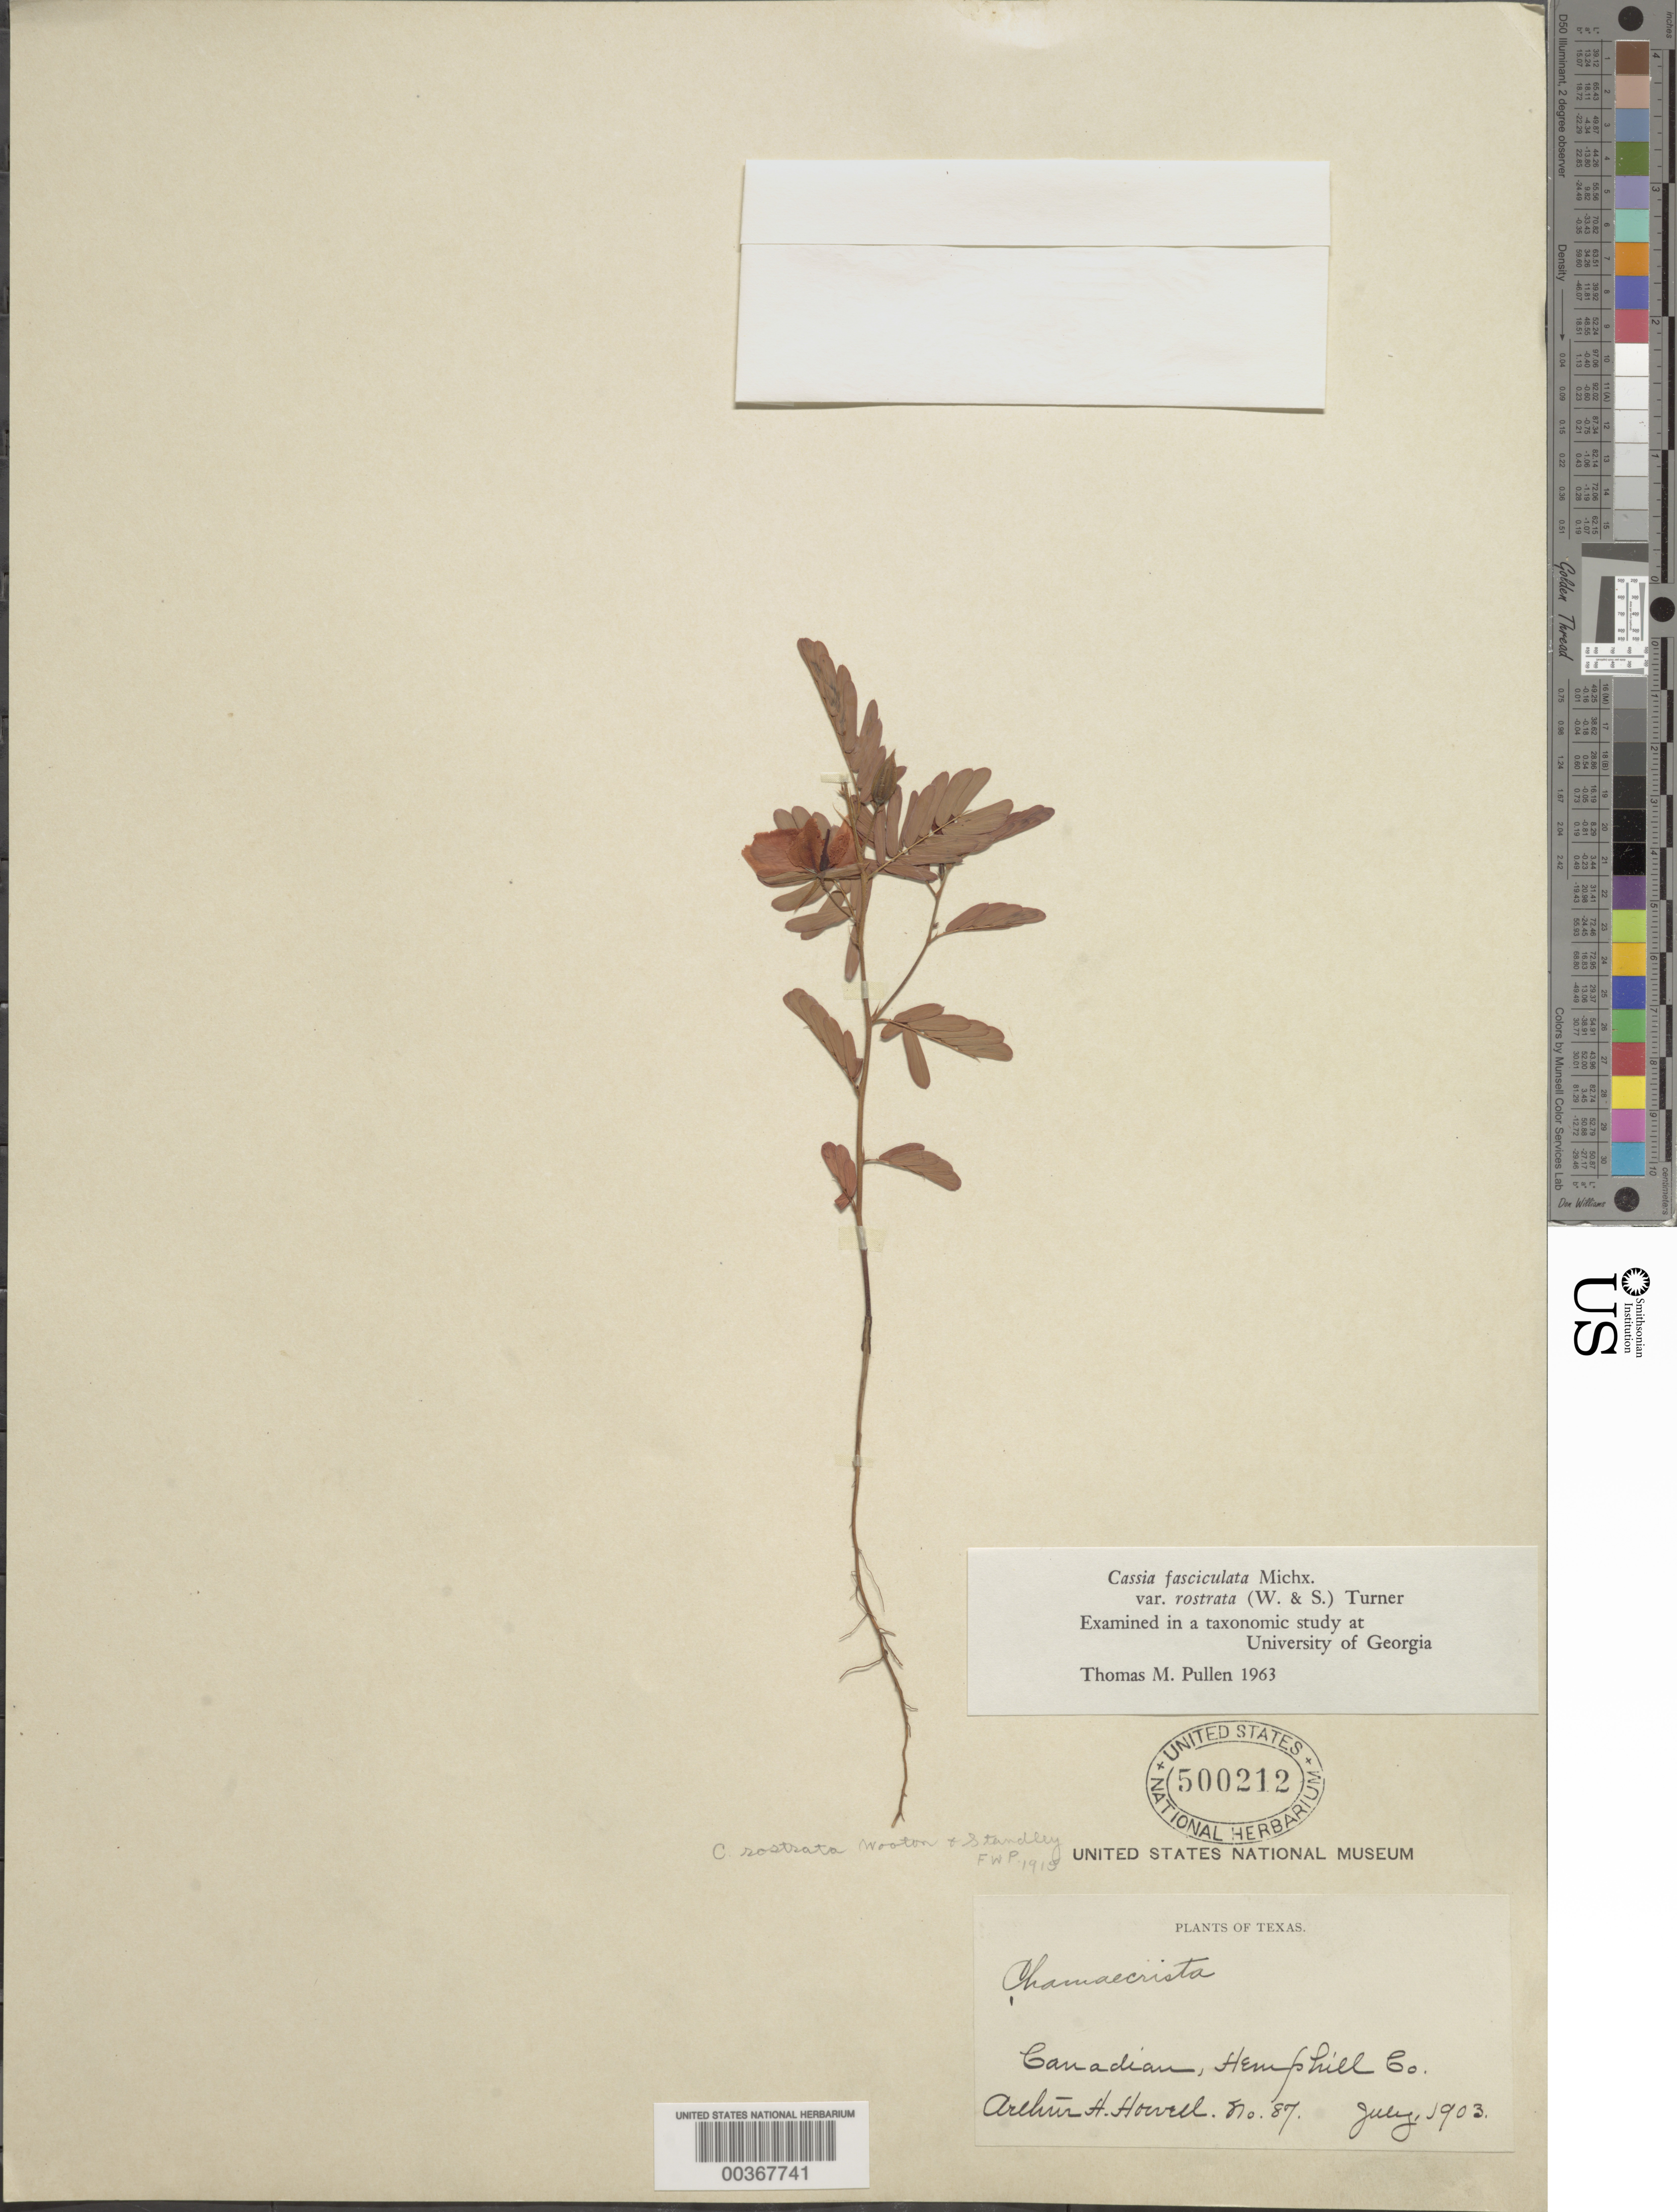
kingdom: Plantae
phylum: Tracheophyta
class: Magnoliopsida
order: Fabales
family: Fabaceae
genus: Chamaecrista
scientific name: Chamaecrista fasciculata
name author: (Michx.) Greene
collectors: A. H. Howell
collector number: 87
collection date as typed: Jul 1903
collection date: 1903-07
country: United States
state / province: Texas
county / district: Hemphill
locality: Canadian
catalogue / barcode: US 500212